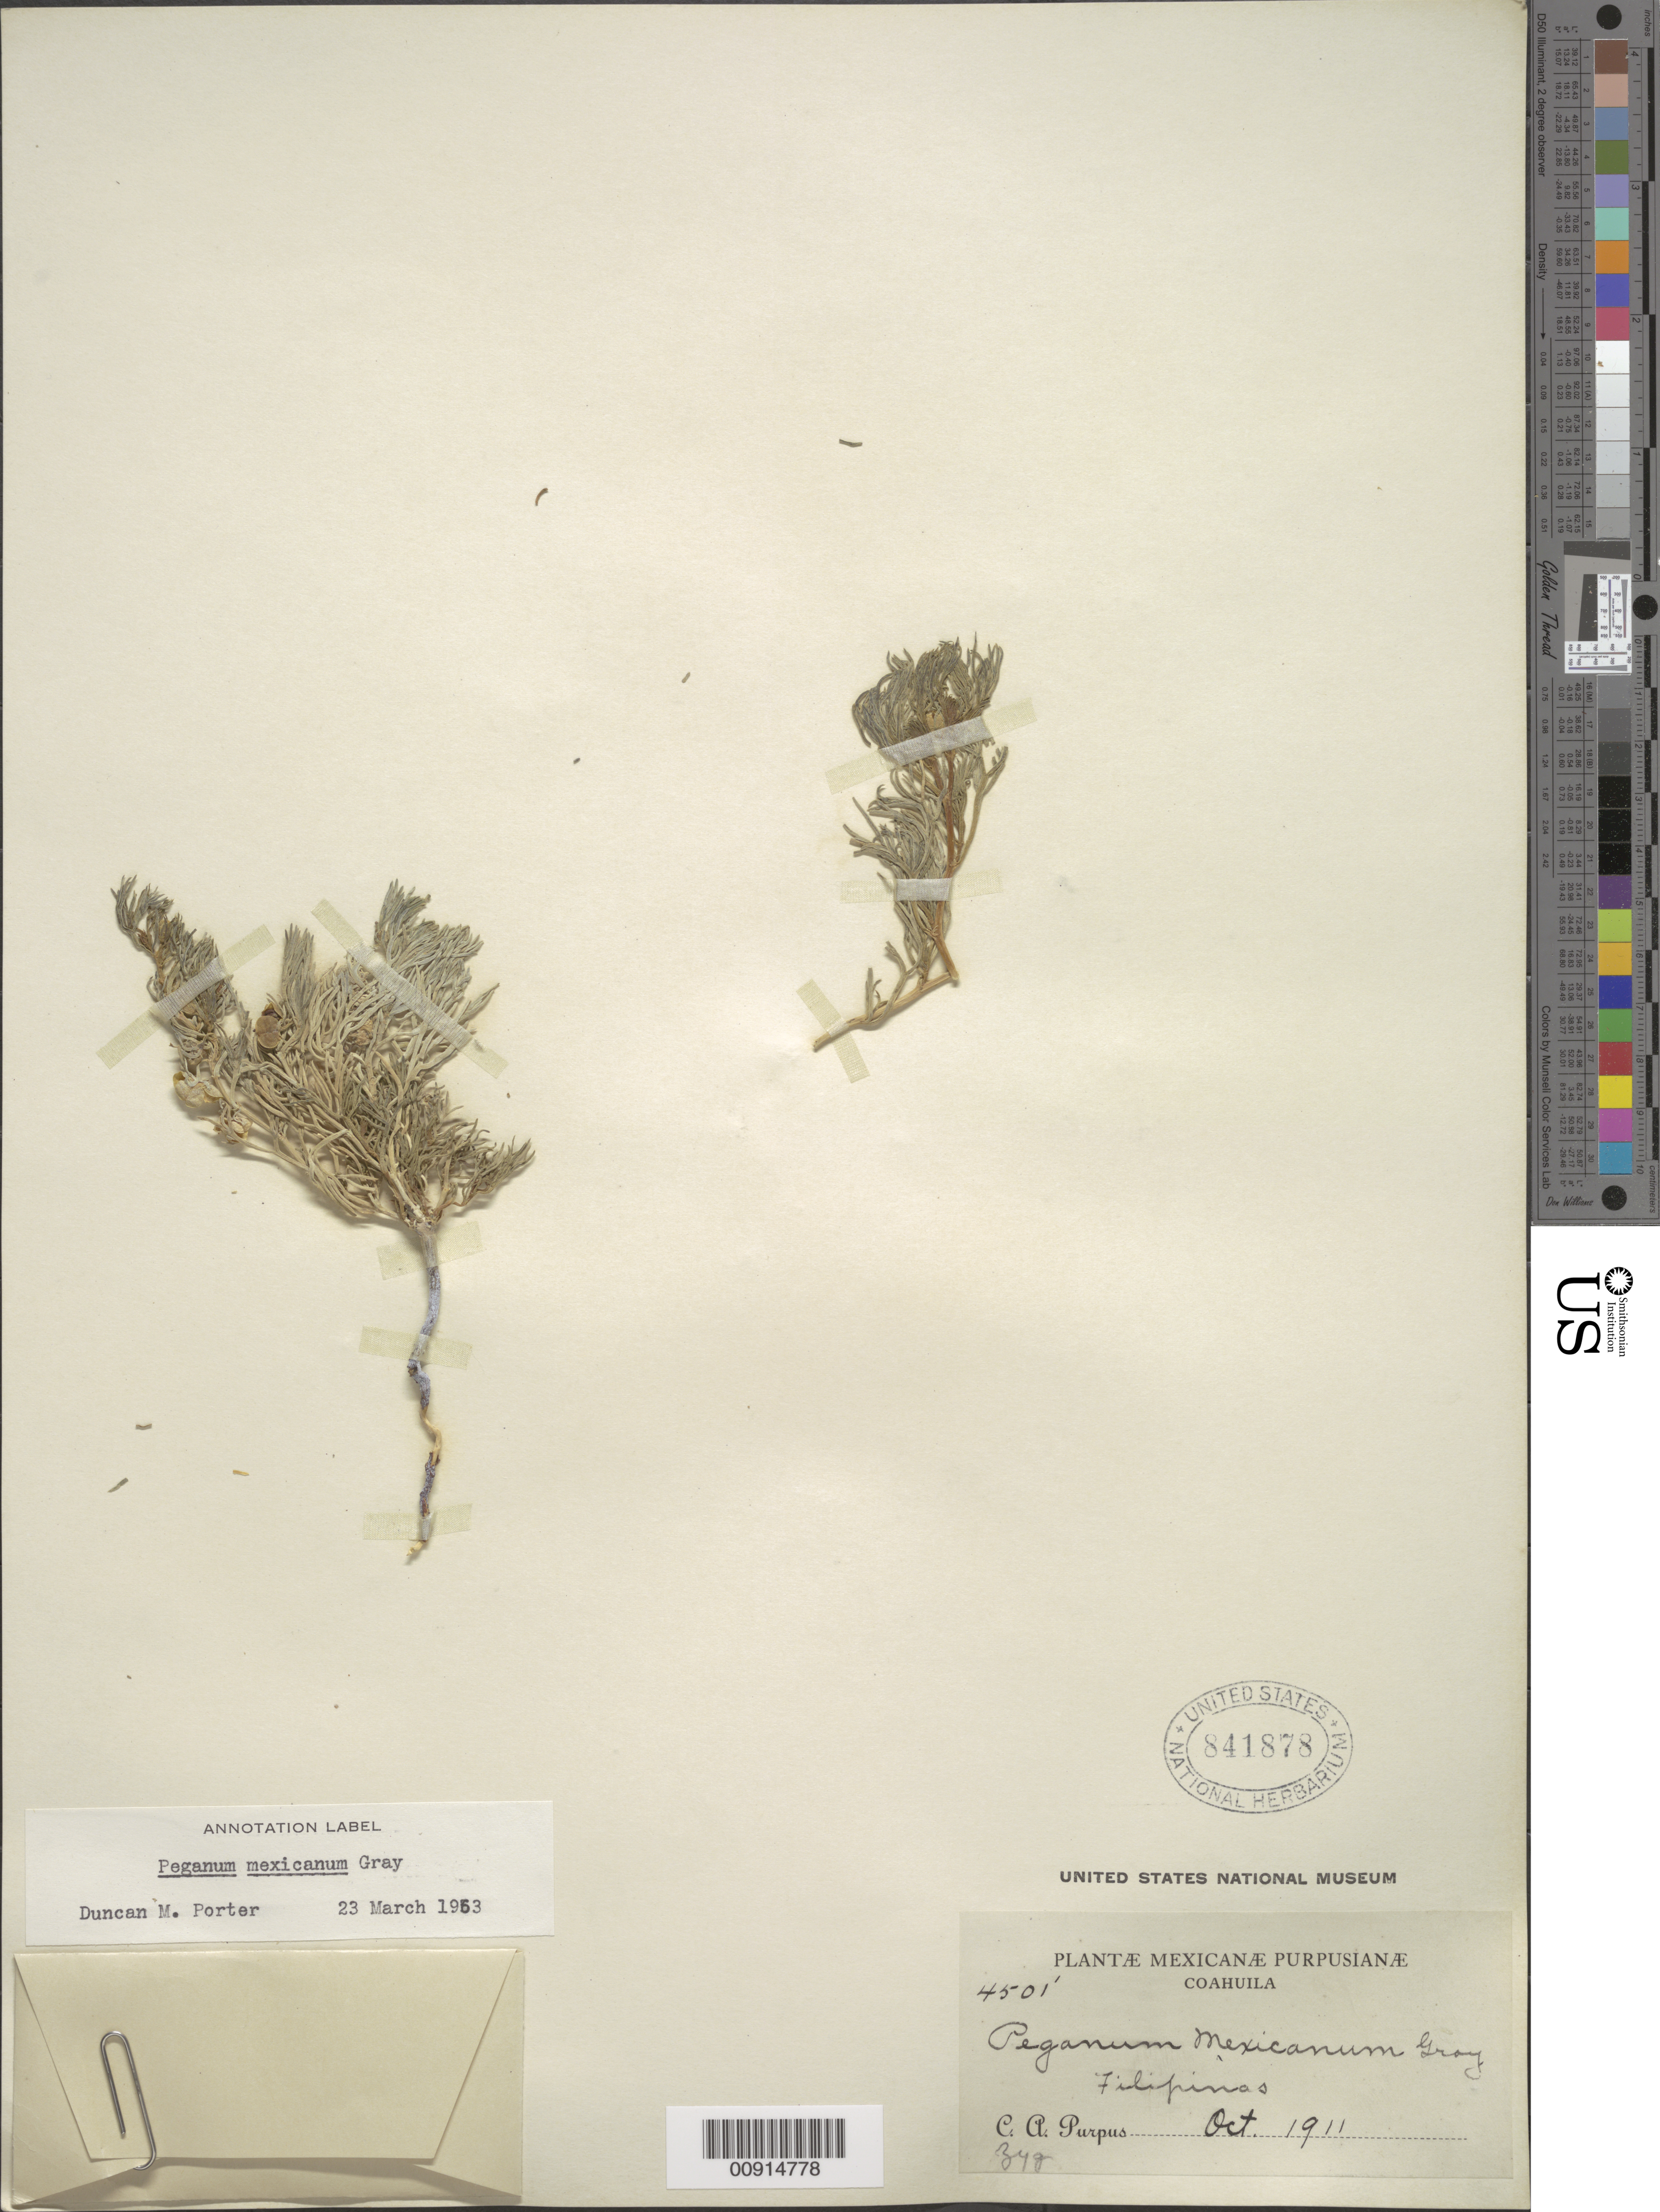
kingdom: Plantae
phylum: Tracheophyta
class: Magnoliopsida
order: Sapindales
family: Tetradiclidaceae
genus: Peganum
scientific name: Peganum mexicanum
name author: A. Gray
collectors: C. A. Purpus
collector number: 4501'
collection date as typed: Oct 1911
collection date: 1911-10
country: Mexico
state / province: Coahuila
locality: Coahuila: Filipinas.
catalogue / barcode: US 841878